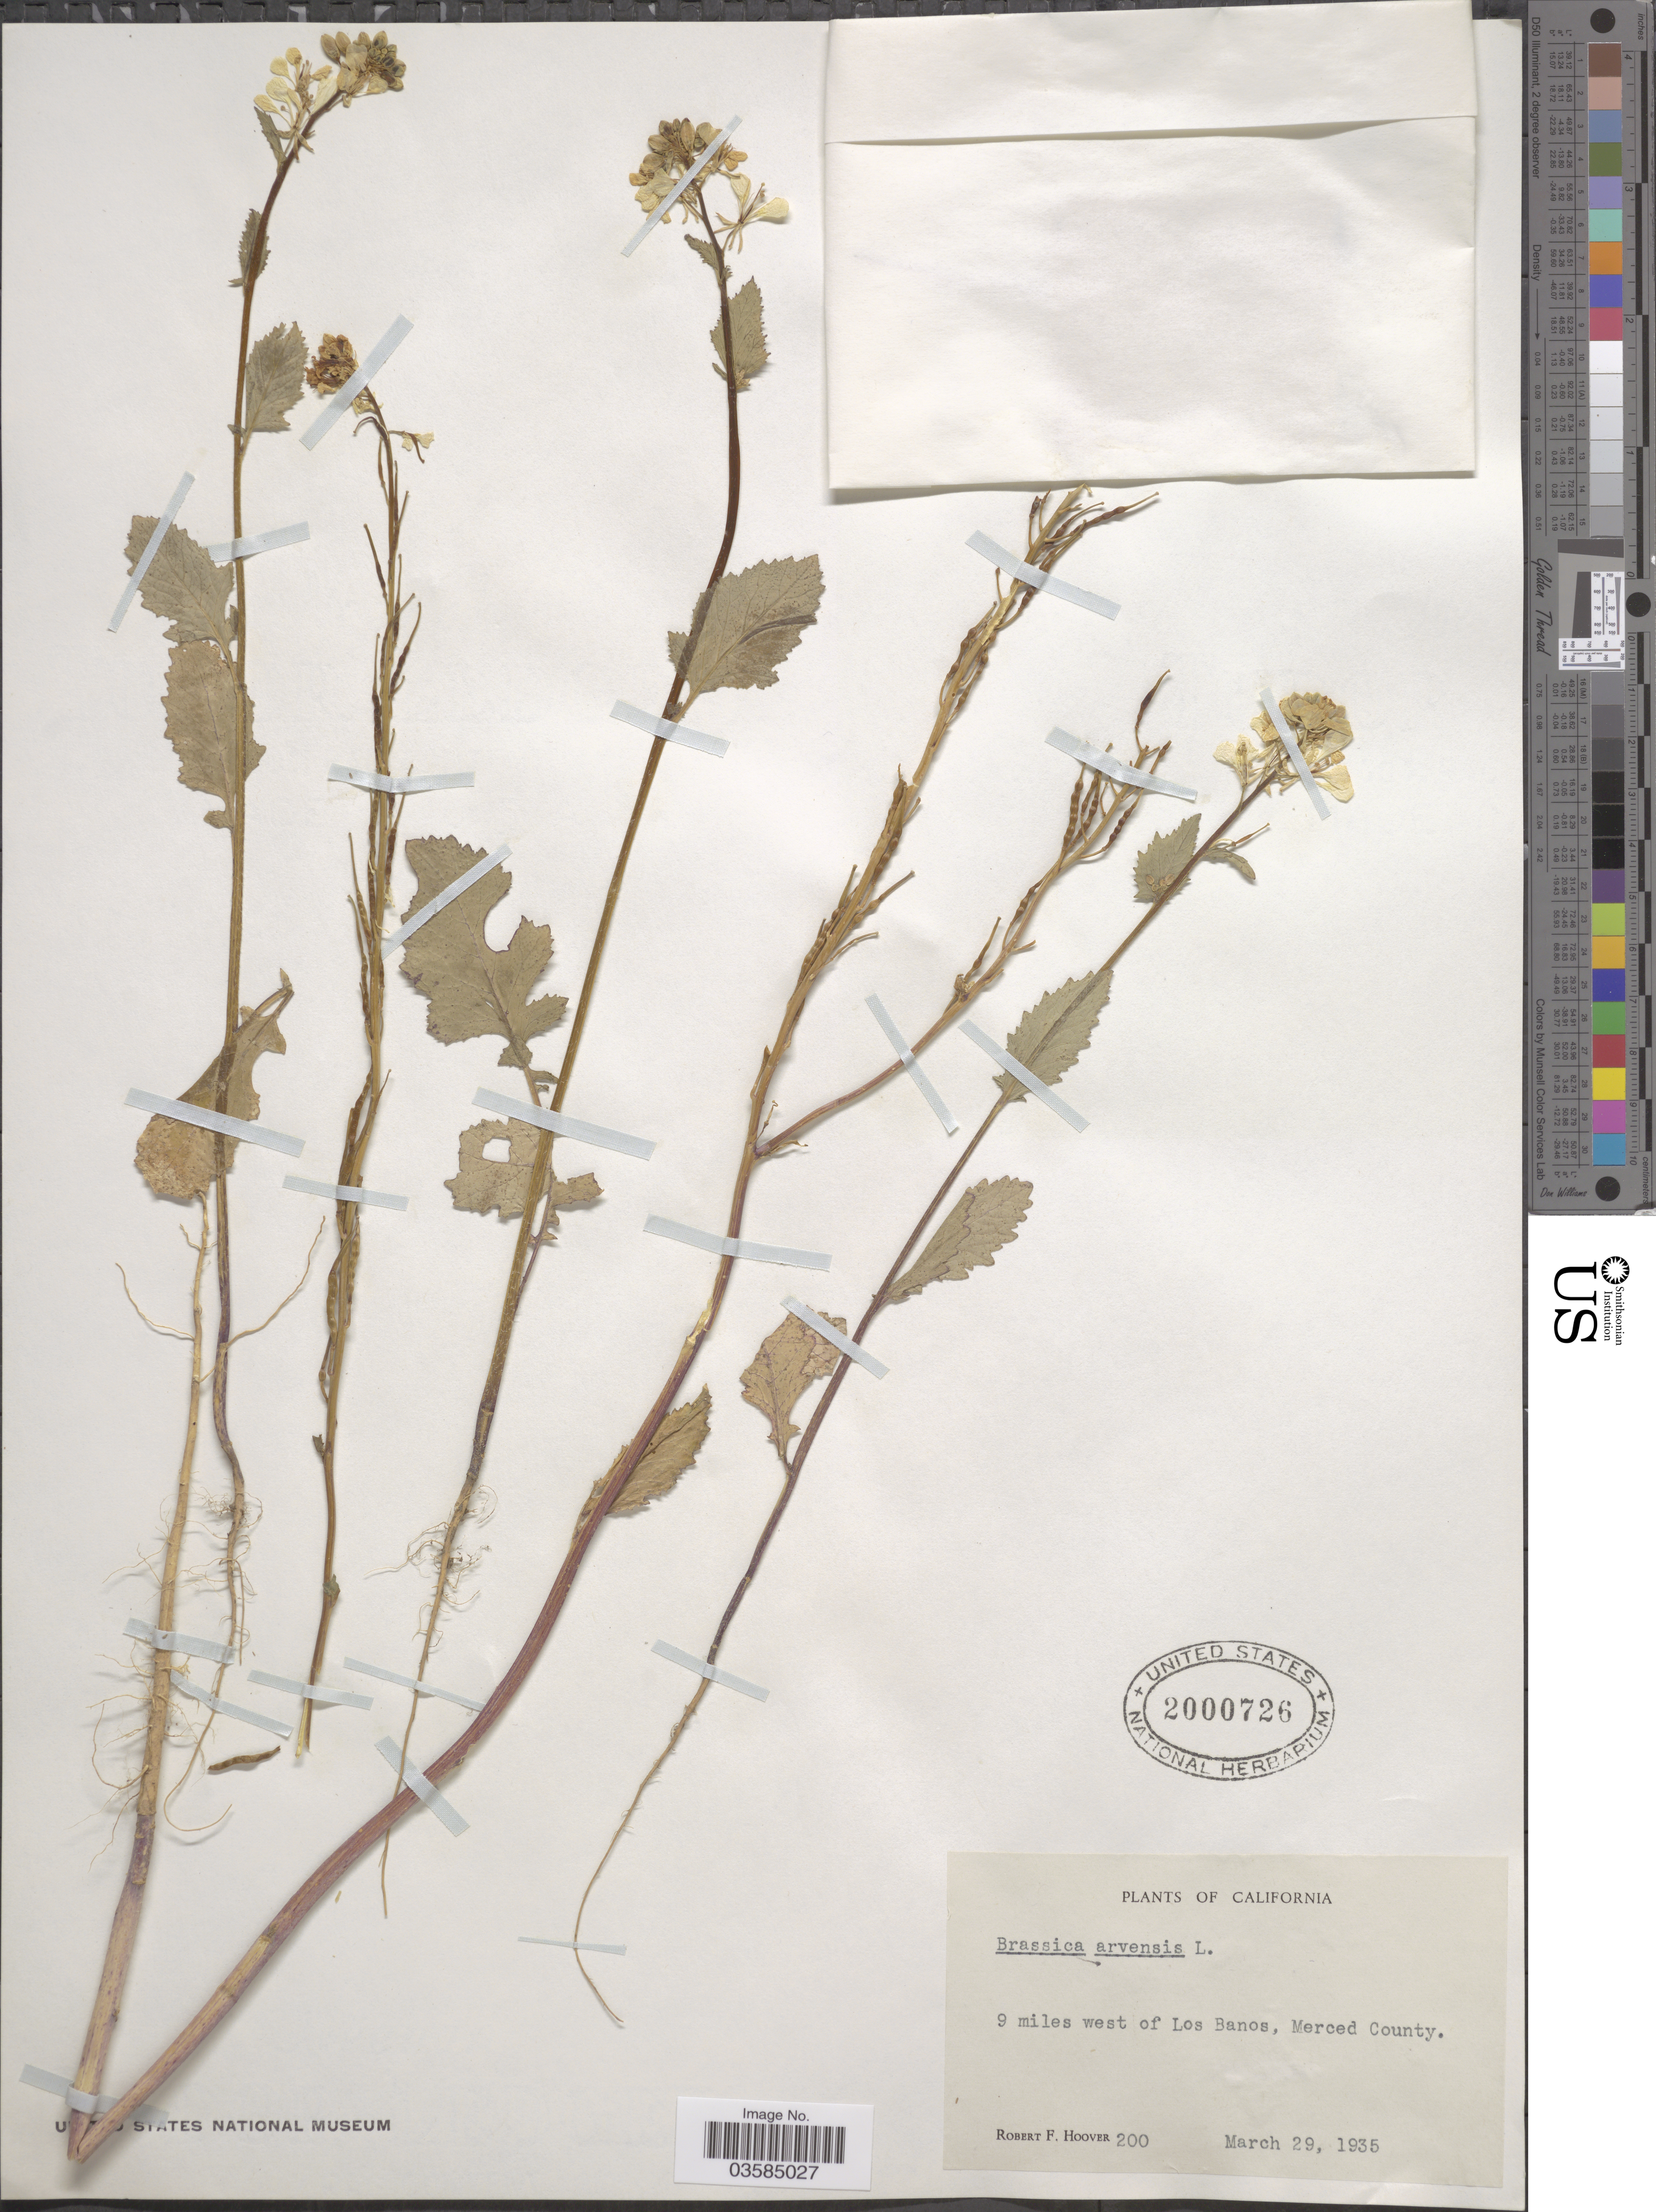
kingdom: Plantae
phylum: Tracheophyta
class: Magnoliopsida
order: Brassicales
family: Brassicaceae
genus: Brassica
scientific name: Brassica kaber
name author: (DC.) L.C. Wheeler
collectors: R. F. Hoover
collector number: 200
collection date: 1935-03-29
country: United States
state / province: California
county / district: Merced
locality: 9 miles west of Los Banos, Merced County.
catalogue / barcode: US 2000726